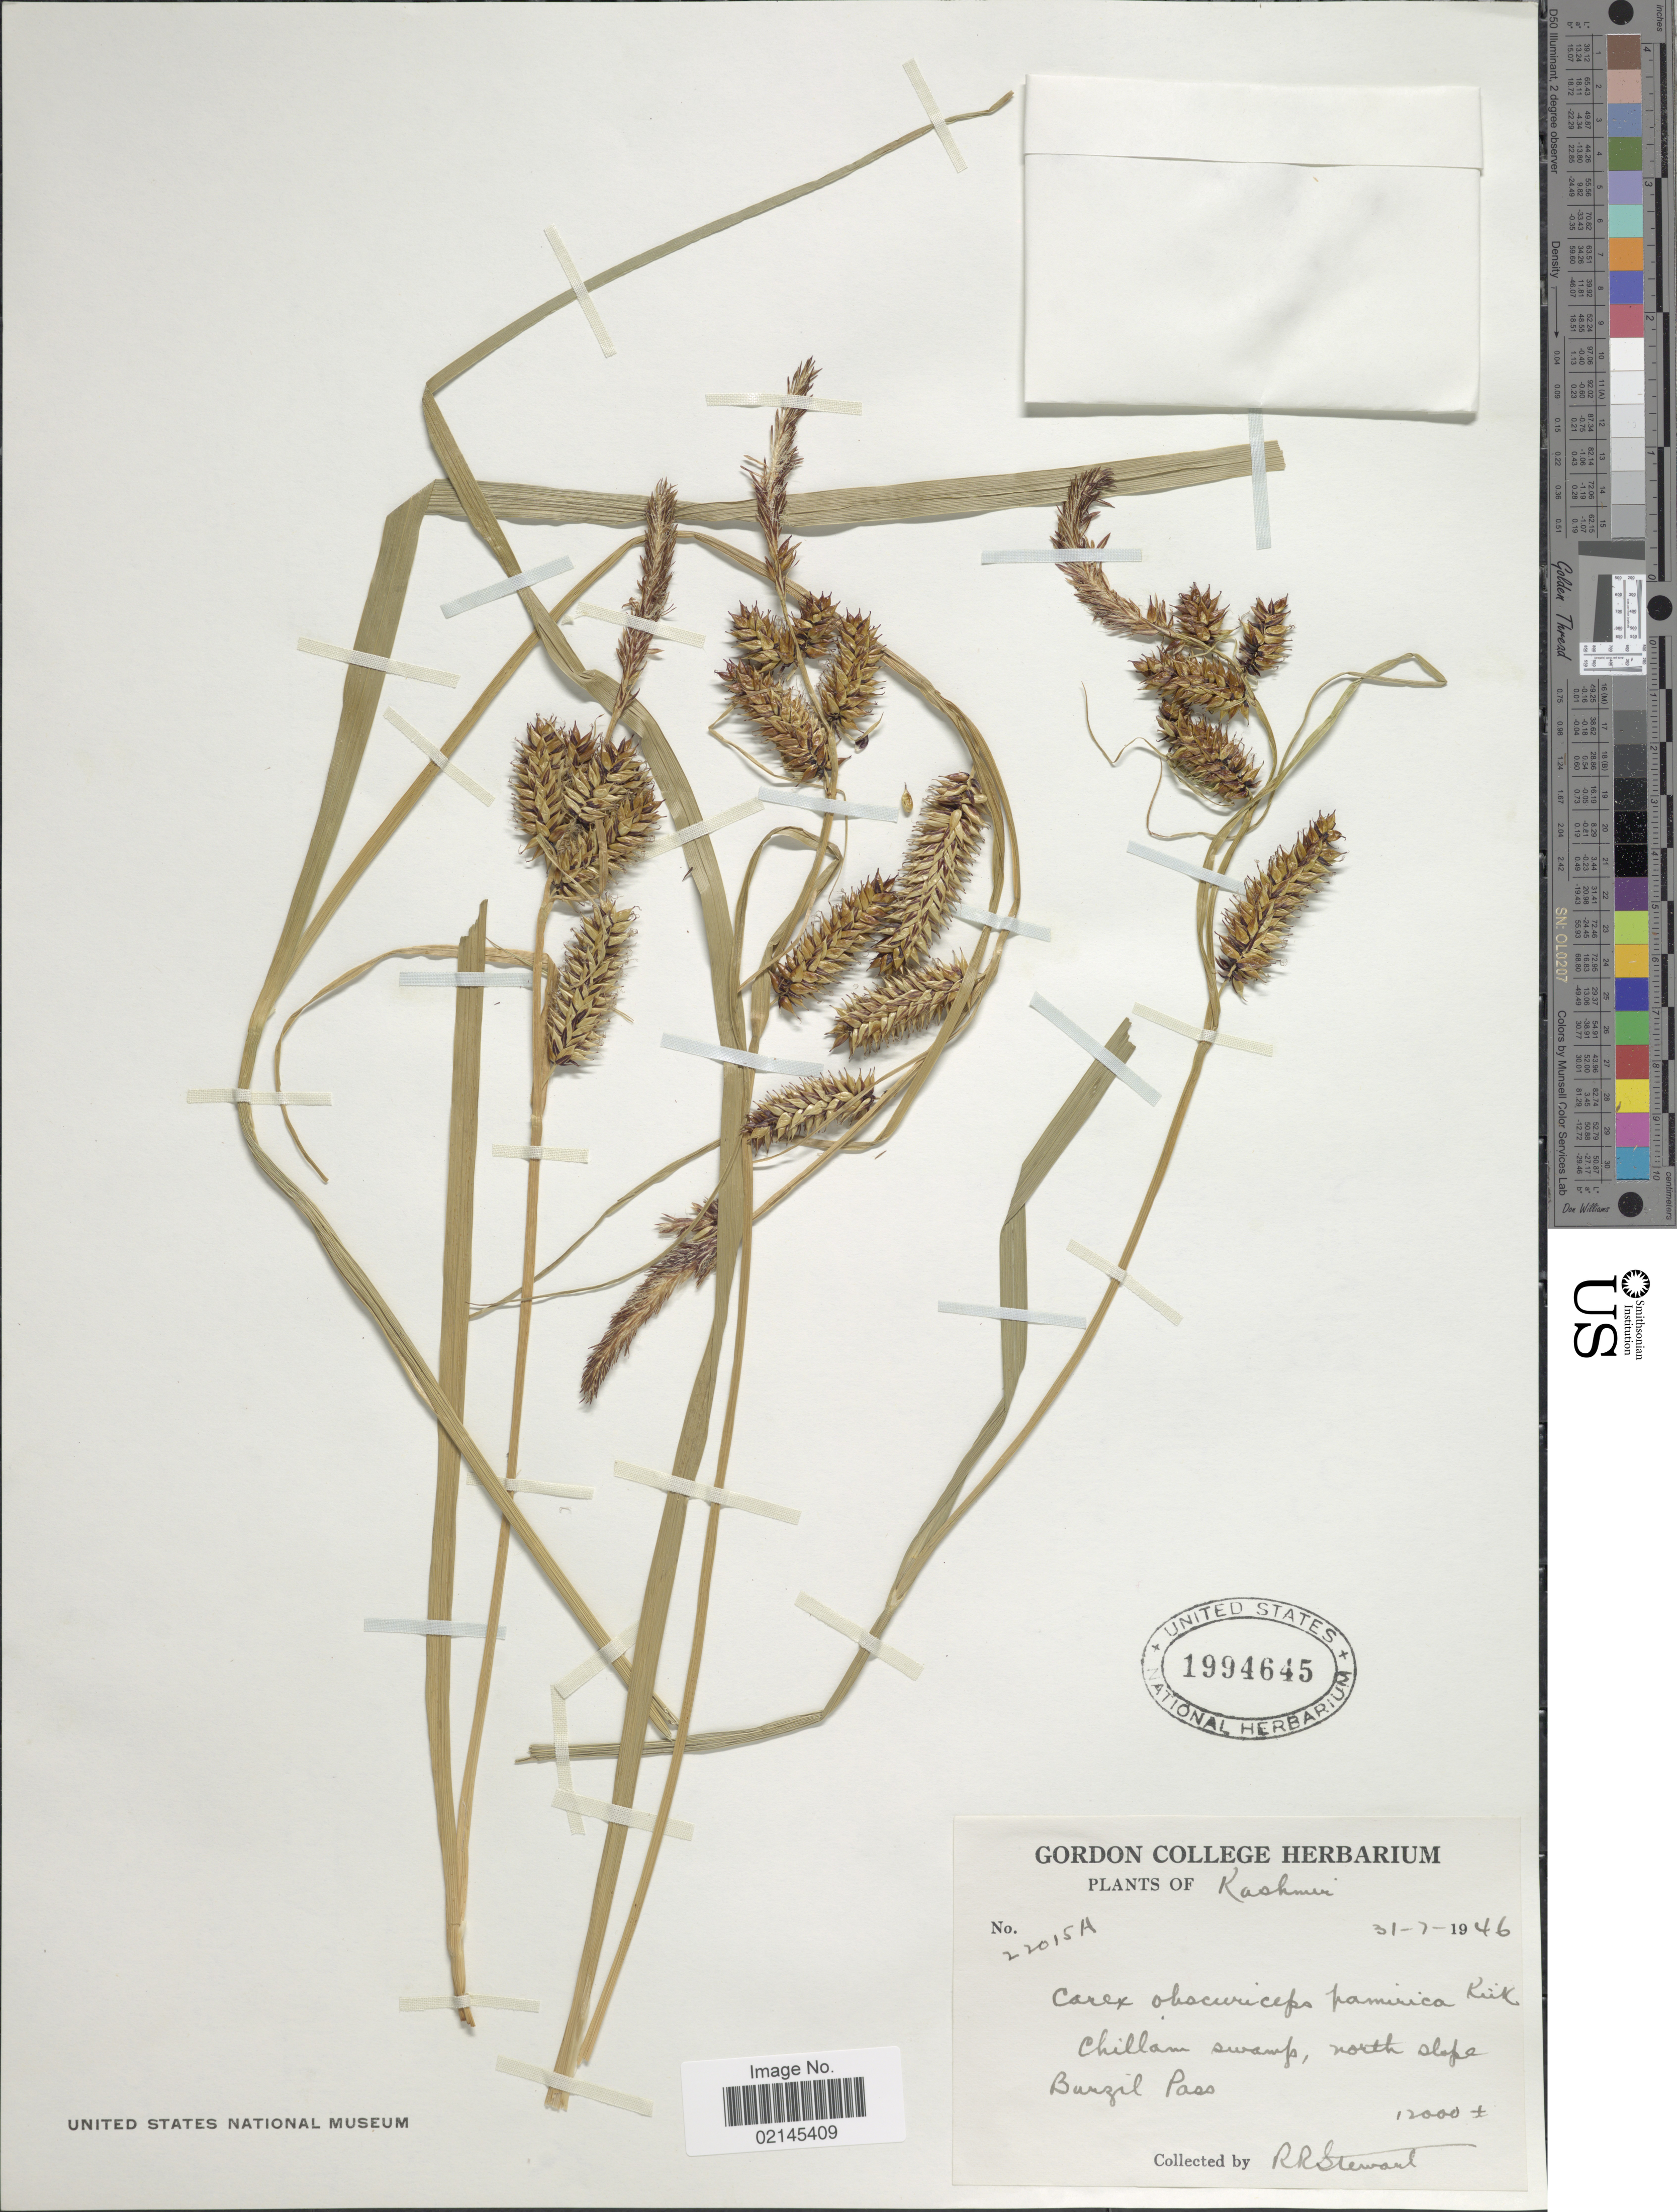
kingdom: Plantae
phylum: Tracheophyta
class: Liliopsida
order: Poales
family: Cyperaceae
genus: Carex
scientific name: Carex pamirensis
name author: C.B. Clarke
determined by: Lacroix-Carignan, Etienne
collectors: R. R. Stewart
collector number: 22015A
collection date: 1946-07-31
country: India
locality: Kashmir, Chillam swamp, north slope Burzil Pass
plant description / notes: Determination based on image of US specimen only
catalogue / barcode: US 1994645